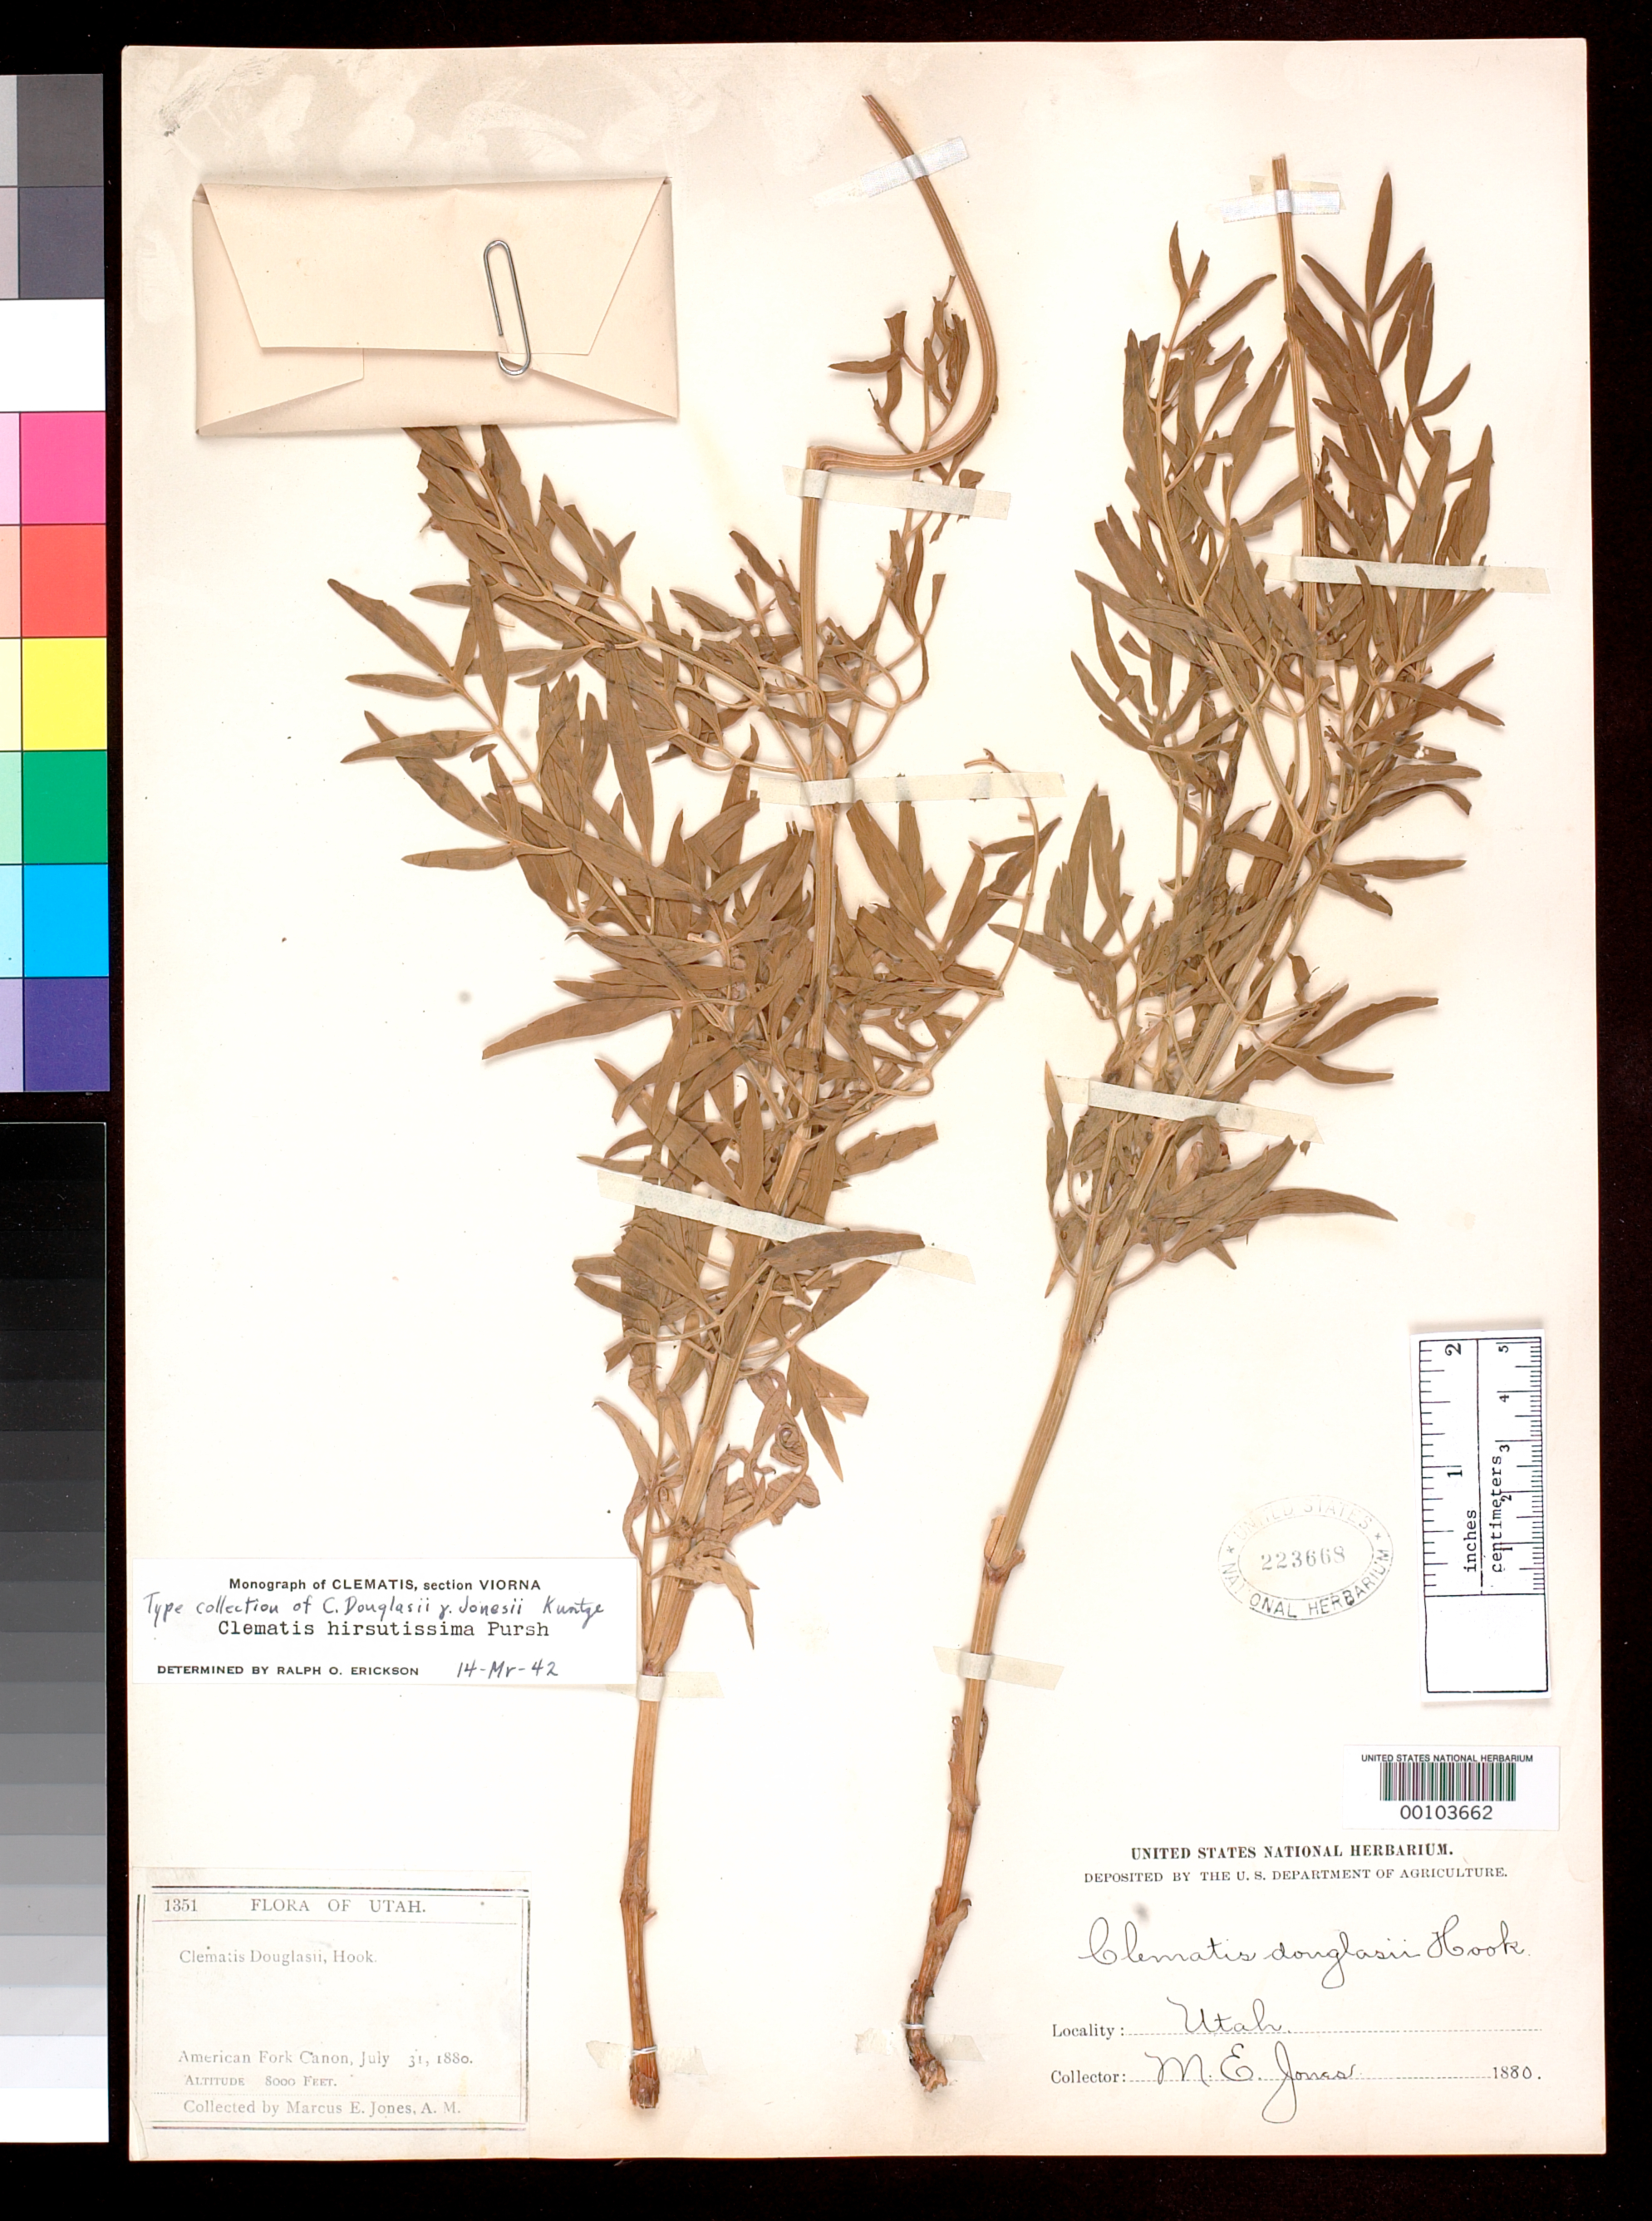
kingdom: Plantae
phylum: Tracheophyta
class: Magnoliopsida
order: Ranunculales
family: Ranunculaceae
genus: Clematis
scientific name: Clematis douglassii var. jonesii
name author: Kuntze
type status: Isotype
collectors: M. E. Jones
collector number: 1351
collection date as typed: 31 Jul 1880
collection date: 1880-07-31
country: United States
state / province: Utah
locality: American Fork Canon.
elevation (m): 2438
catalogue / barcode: US 223668